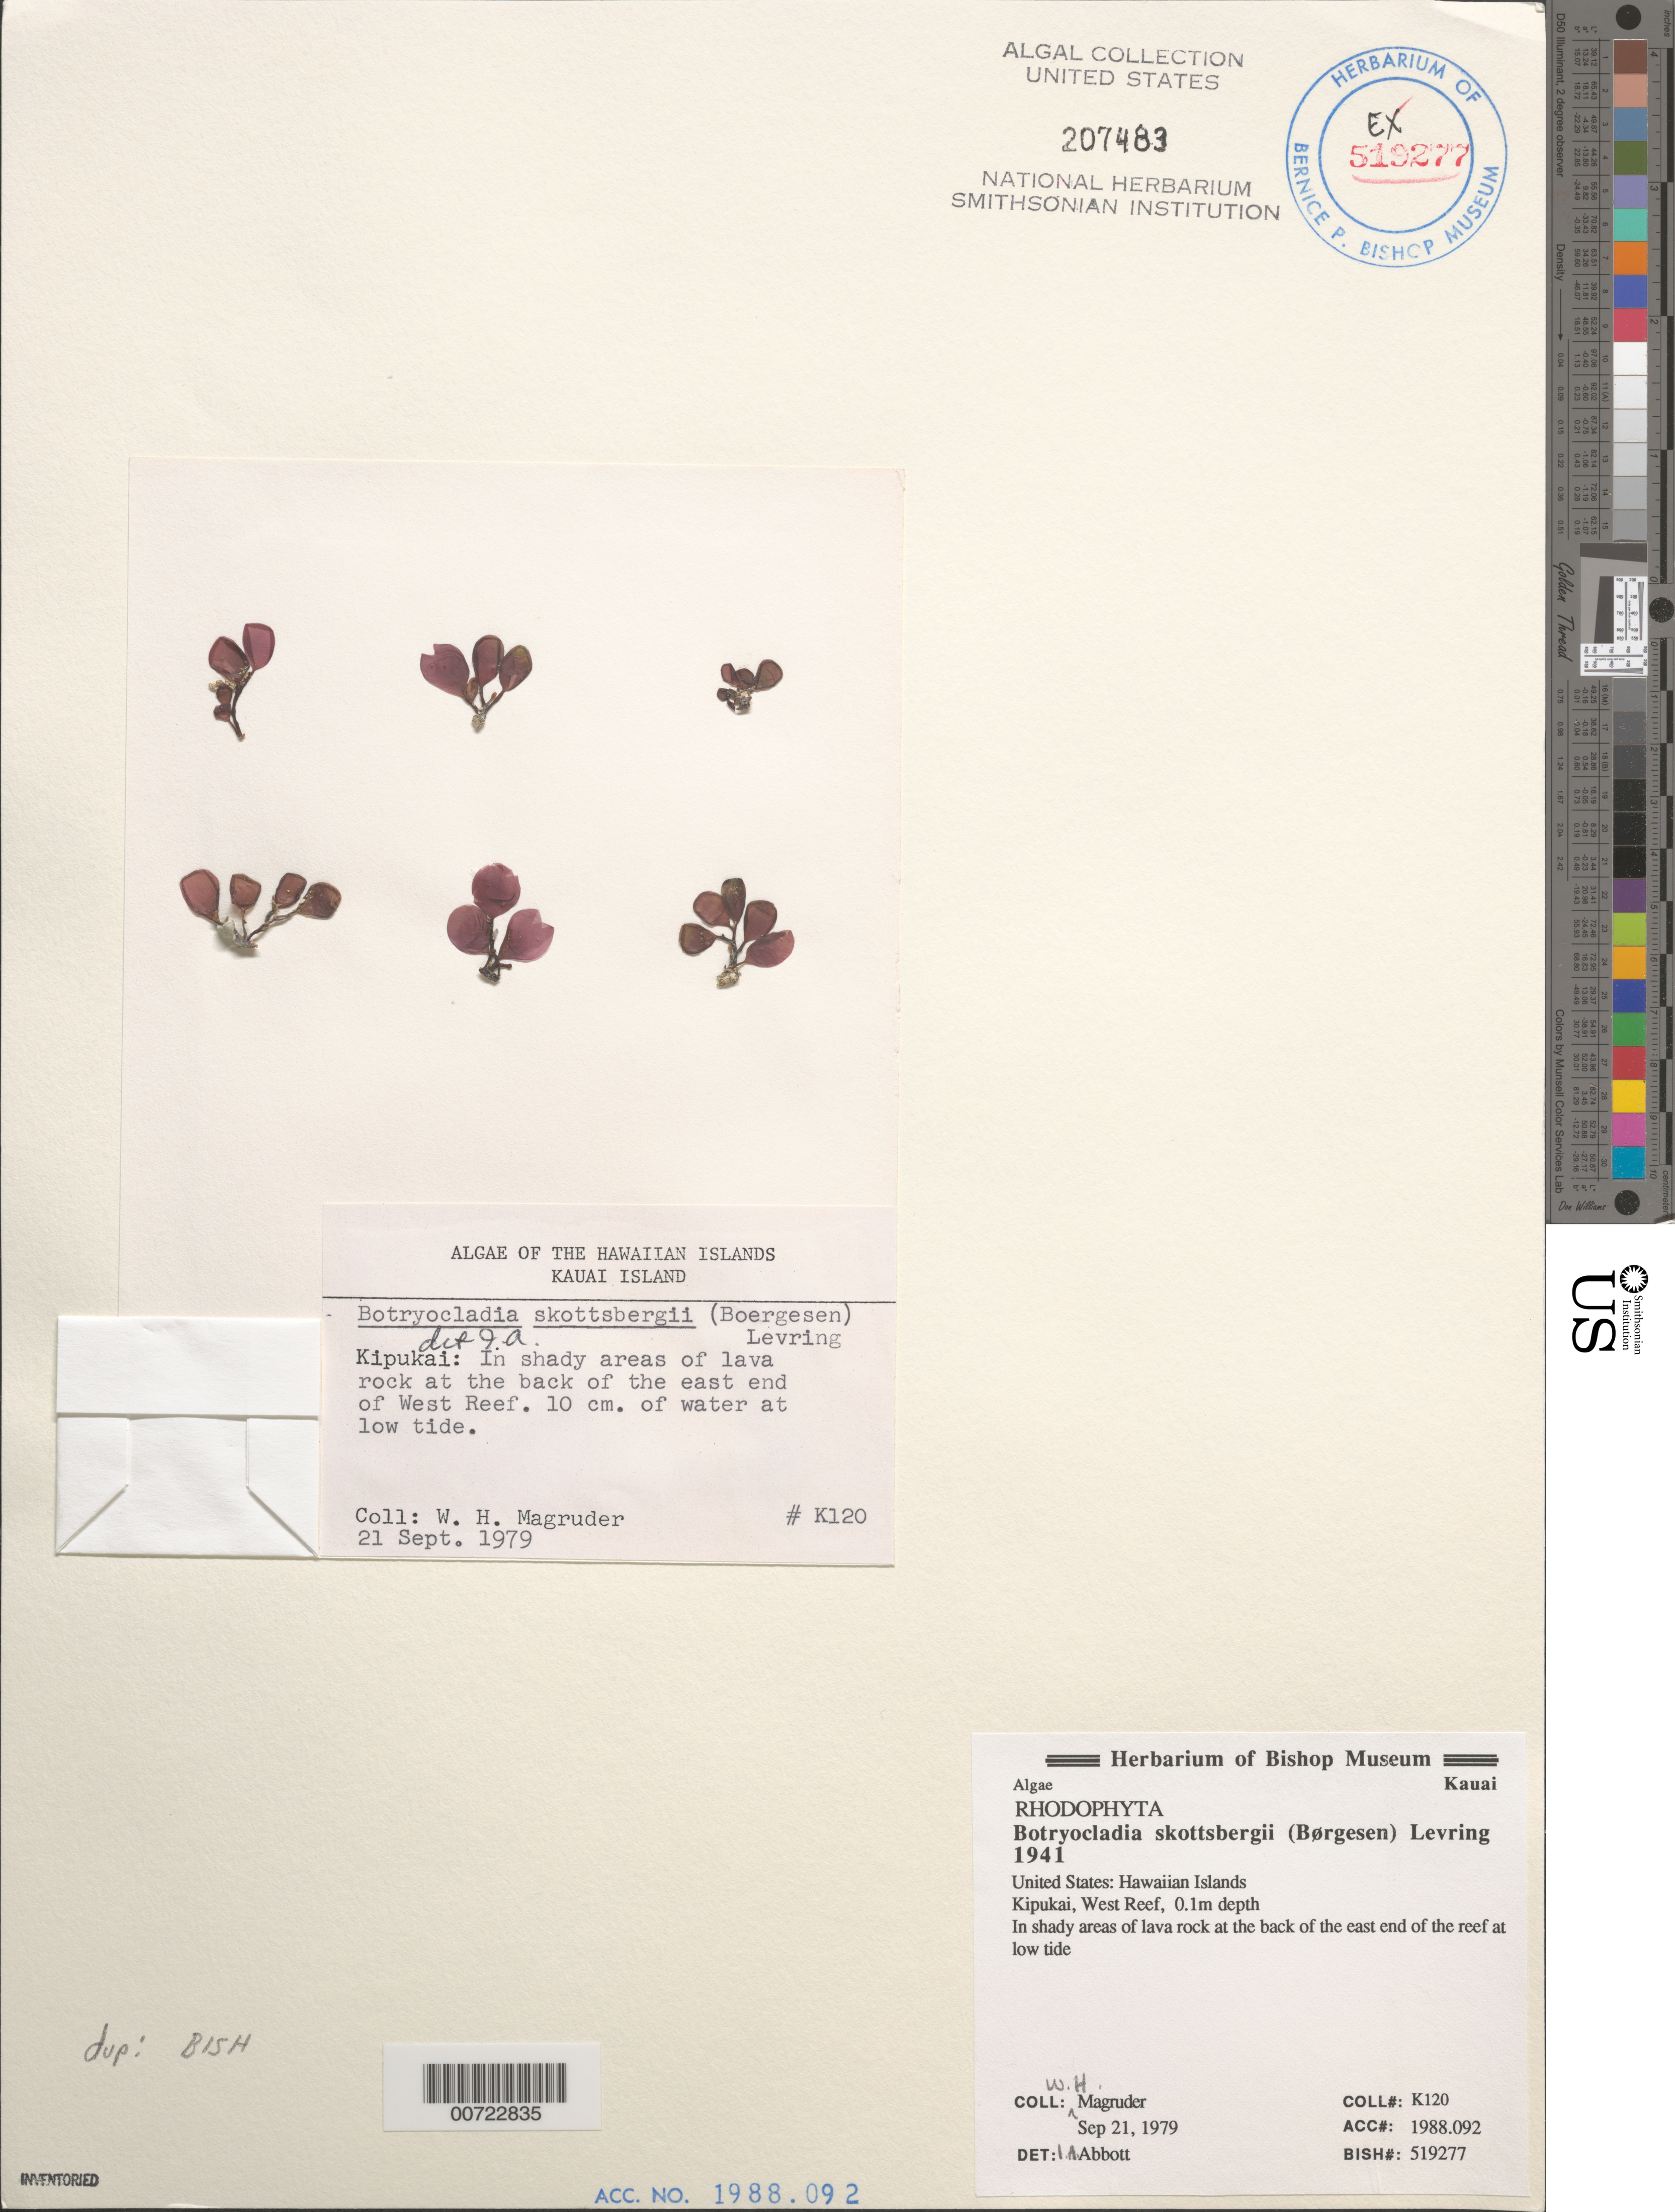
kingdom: Plantae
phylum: Rhodophyta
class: Florideophyceae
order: Rhodymeniales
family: Rhodymeniaceae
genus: Botryocladia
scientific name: Botryocladia skottsbergii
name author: (Børgesen) Levring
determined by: Abbott, Isabella A.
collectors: W. Magruder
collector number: K120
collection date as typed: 21 Sep 1979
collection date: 1979-09-21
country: United States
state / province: Hawaii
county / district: Kauai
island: Kaua'i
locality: Kipukai, West Reef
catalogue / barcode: US 207483